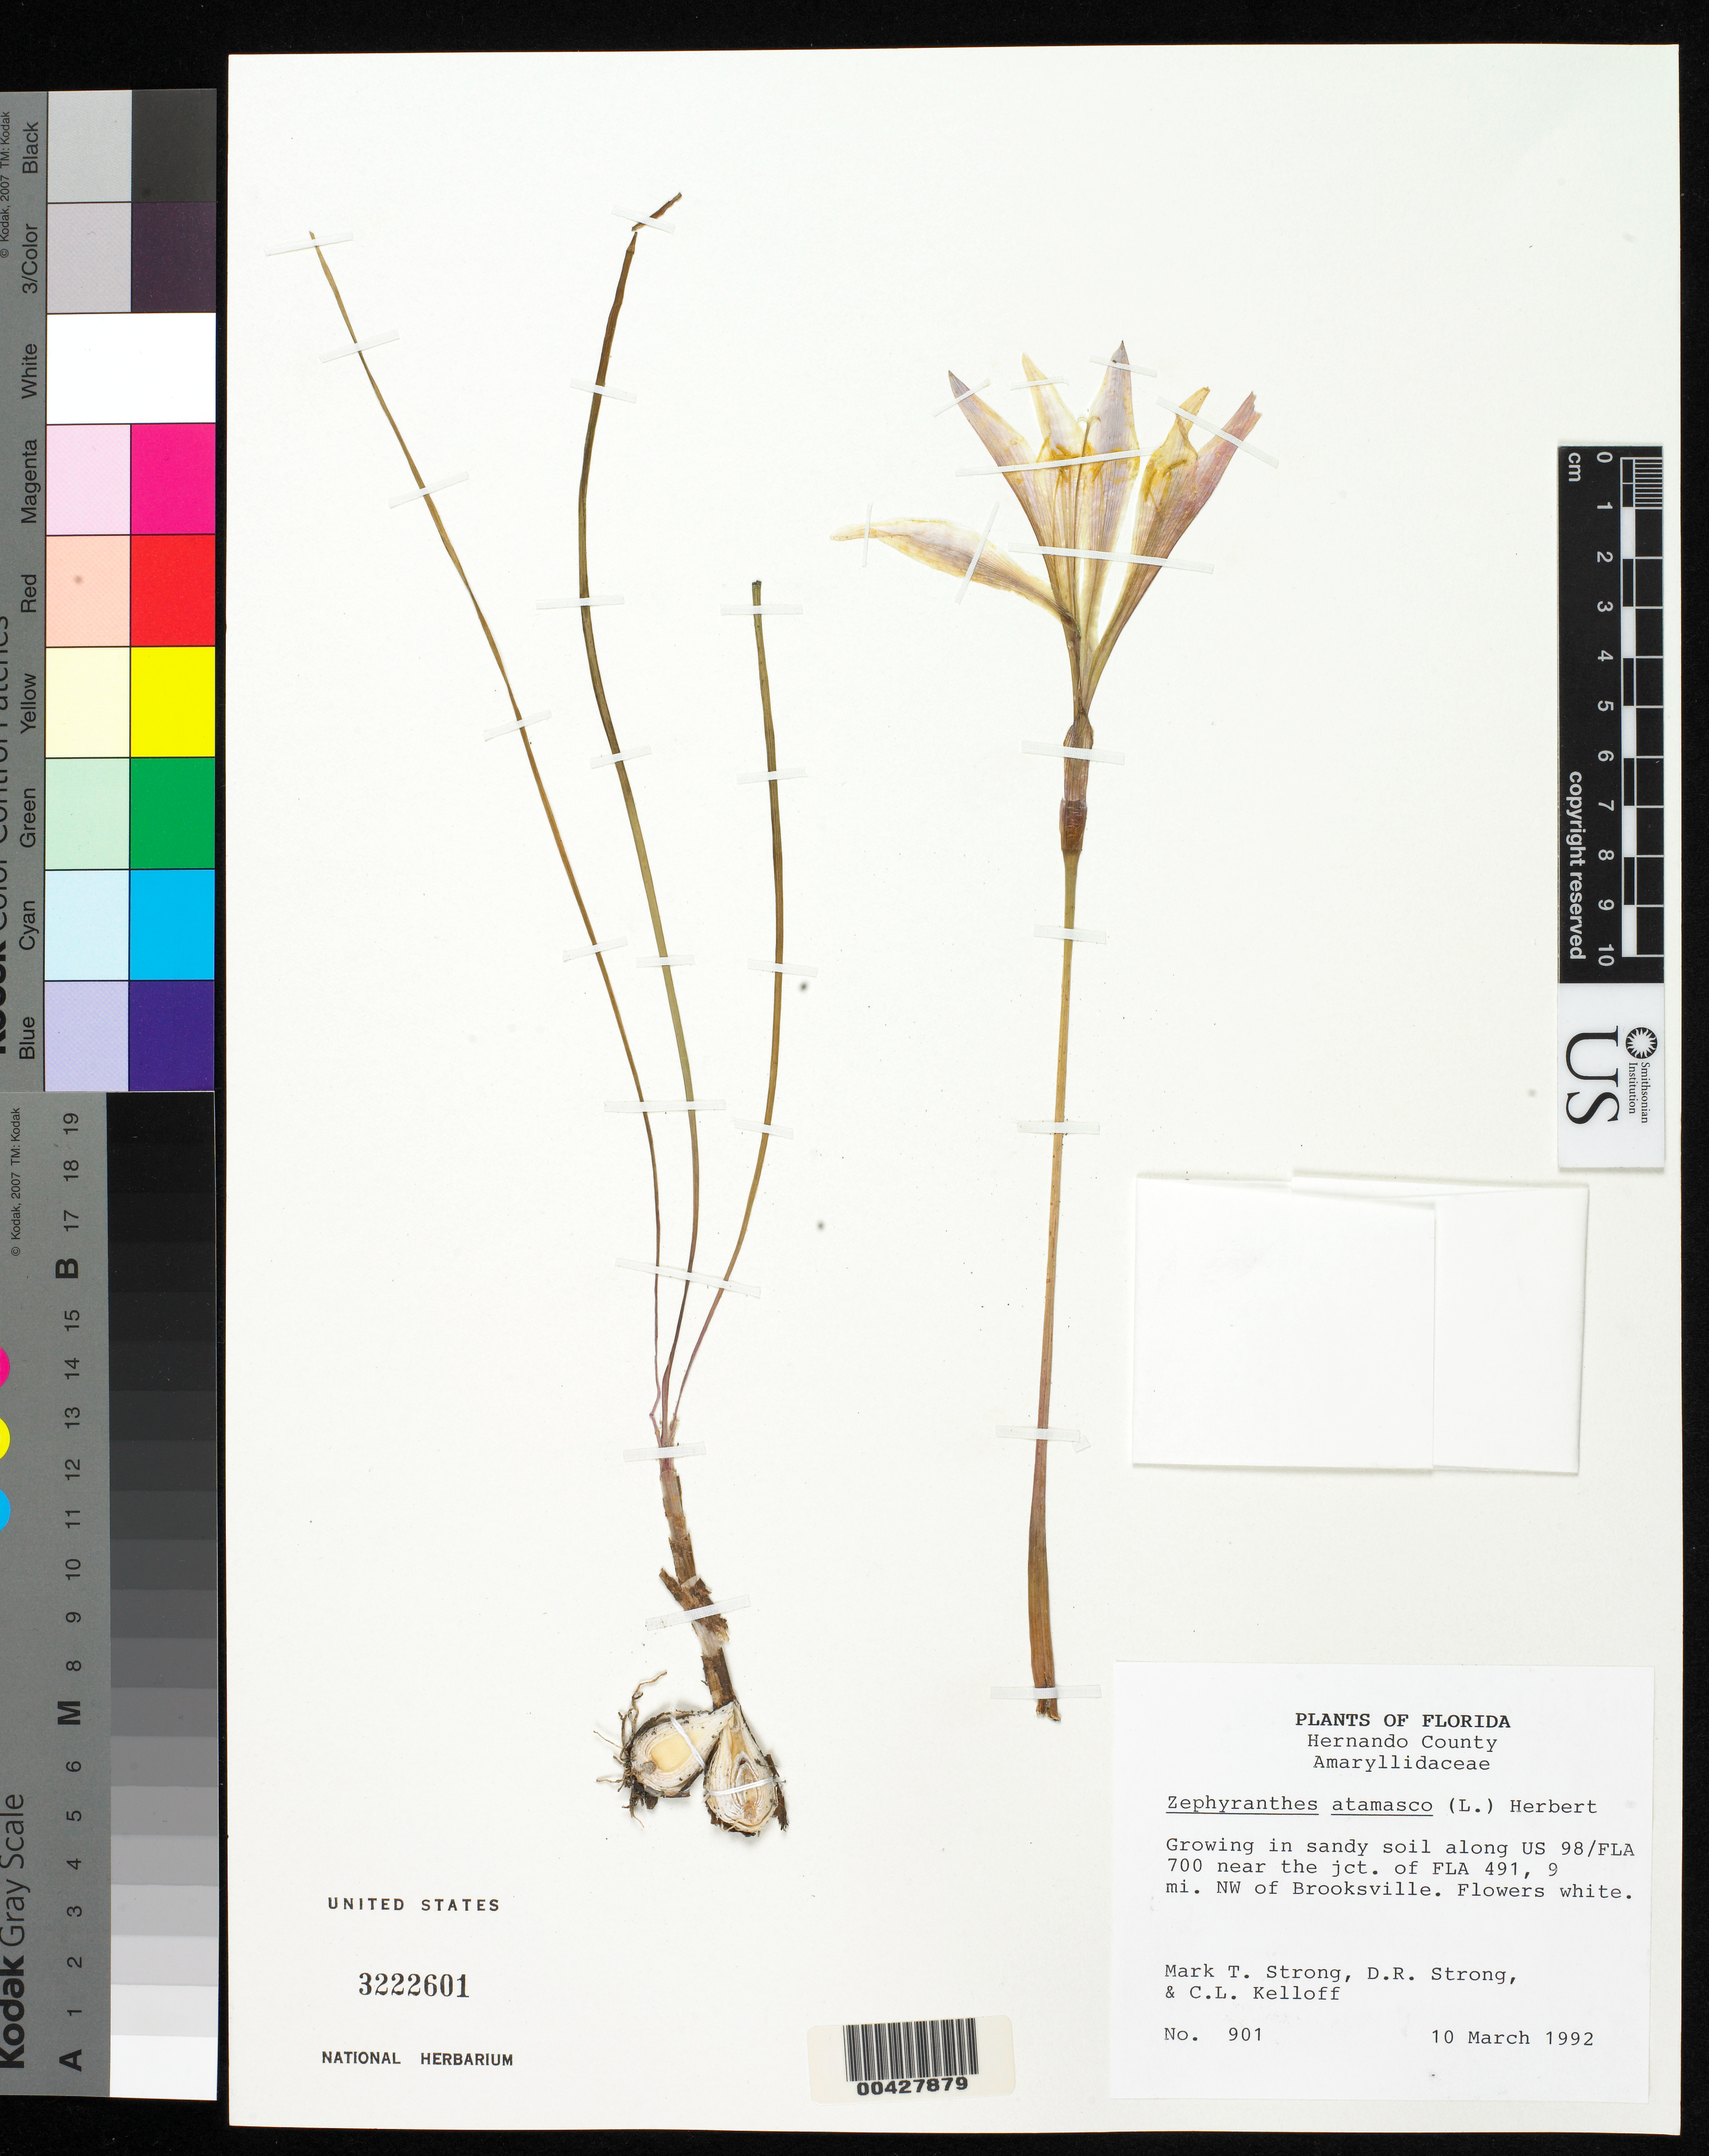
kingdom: Plantae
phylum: Tracheophyta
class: Liliopsida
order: Asparagales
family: Amaryllidaceae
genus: Zephyranthes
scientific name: Zephyranthes atamasco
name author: (L.) Herb.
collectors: M. T. Strong, D. R. Strong & C. L. Kelloff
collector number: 901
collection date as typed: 10 Mar 1992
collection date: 1992-03-10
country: United States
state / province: Florida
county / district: Hernando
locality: Nw of Brooksville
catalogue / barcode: US 3222601